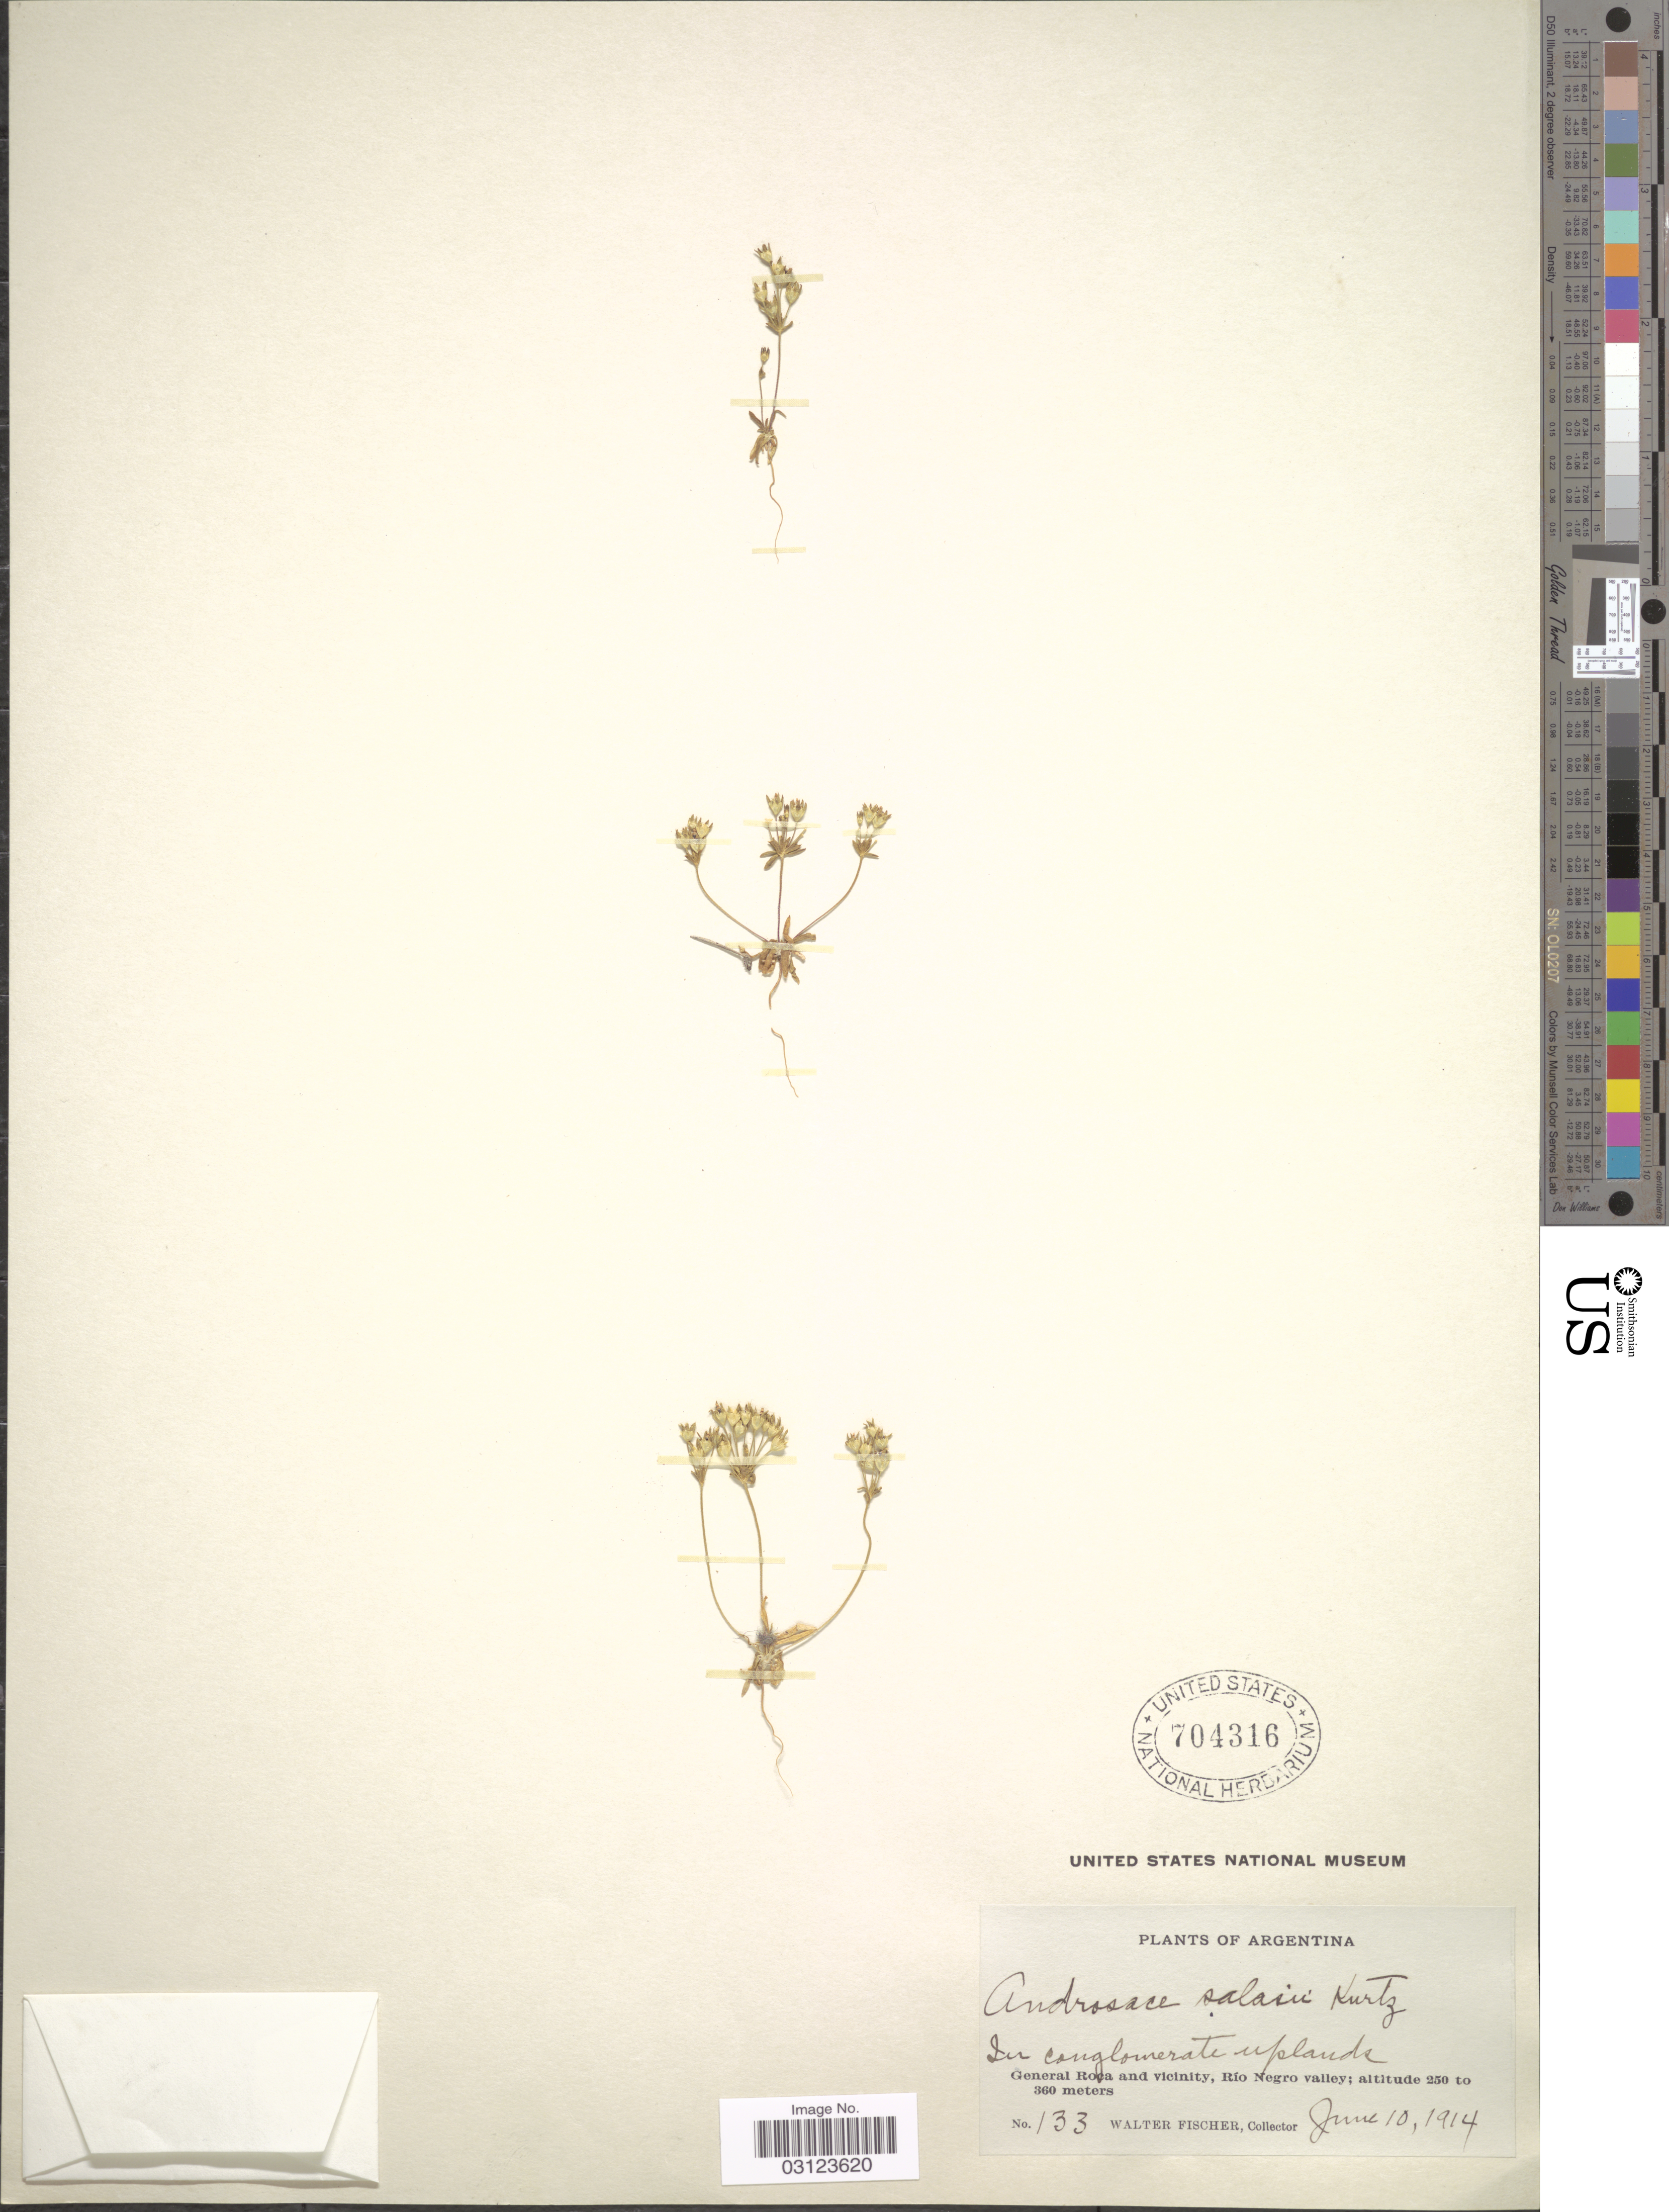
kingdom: Plantae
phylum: Tracheophyta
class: Magnoliopsida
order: Ericales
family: Primulaceae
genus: Androsace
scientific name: Androsace salasii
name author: Kurtz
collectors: W. Fischer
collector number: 133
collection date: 1914-06-10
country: Argentina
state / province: Rio Negro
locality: General Roca and vicinity, Río Negro valley.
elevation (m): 250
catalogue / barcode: US 704316